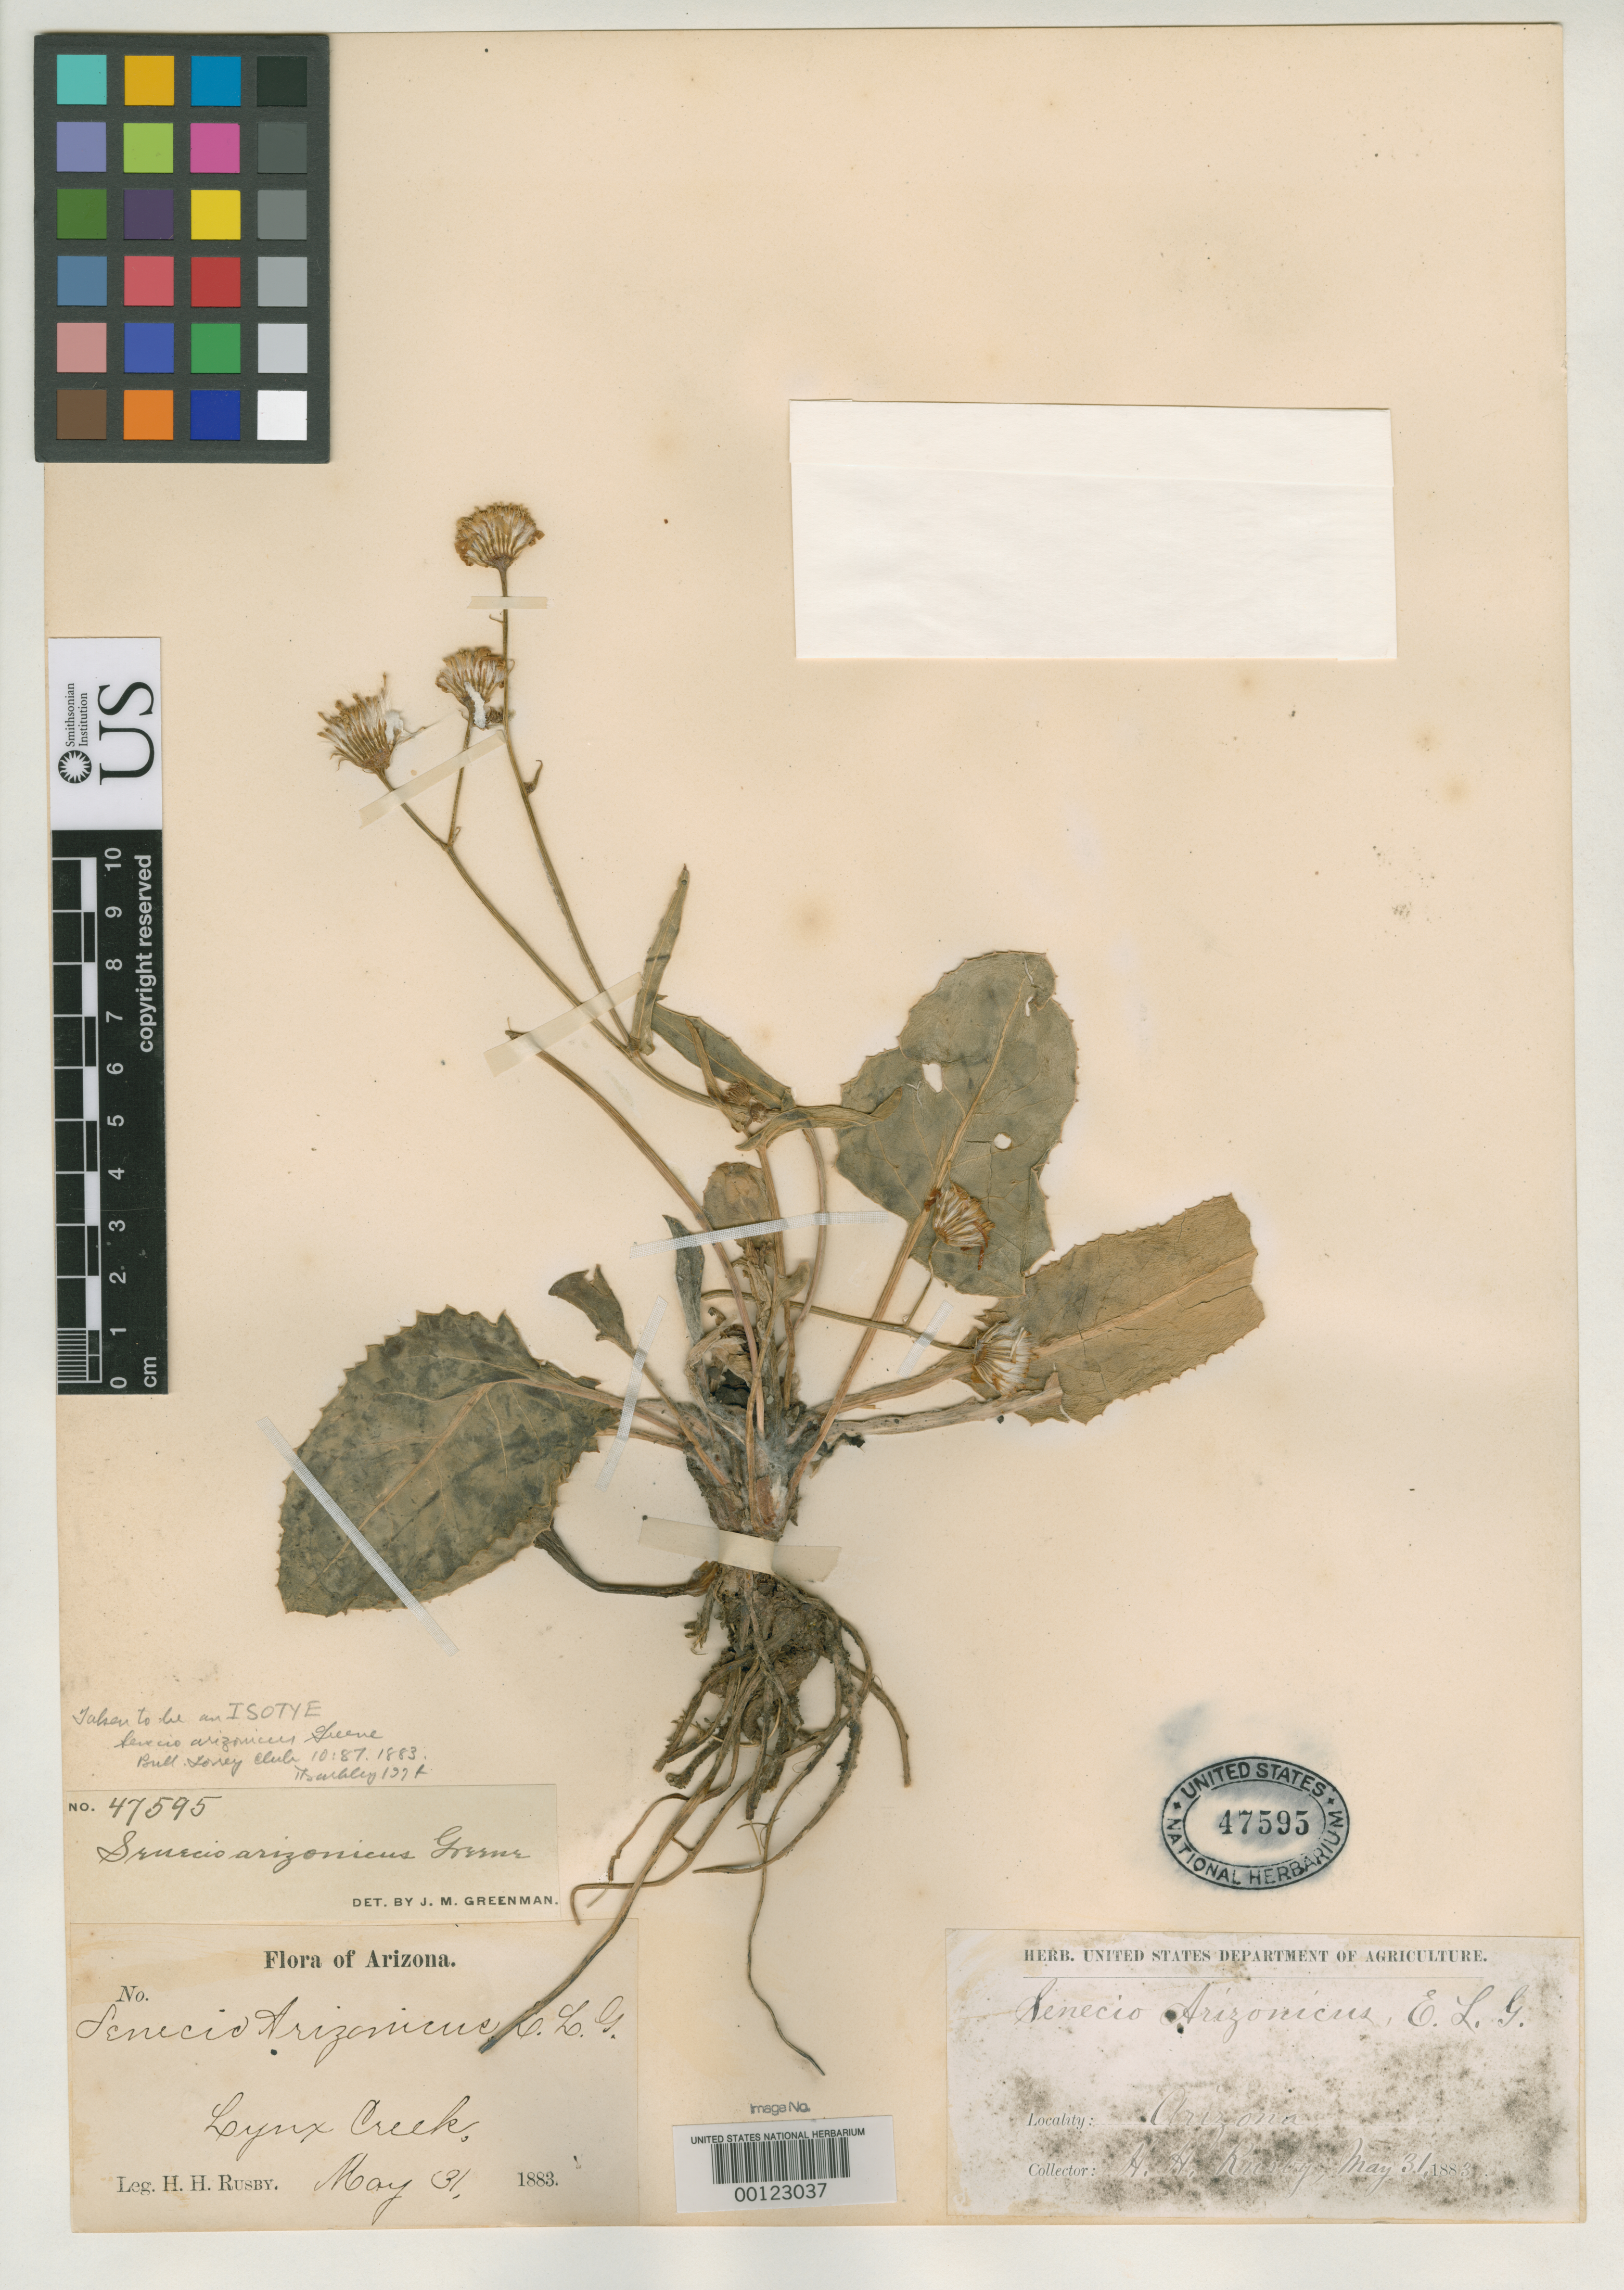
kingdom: Plantae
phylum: Tracheophyta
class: Magnoliopsida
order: Asterales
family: Asteraceae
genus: Senecio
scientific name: Senecio arizonicus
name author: Greene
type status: Isotype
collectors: H. H. Rusby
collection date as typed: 31 May 1883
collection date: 1883-05-31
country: United States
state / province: Arizona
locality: Lynx Creek.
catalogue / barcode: US 47595